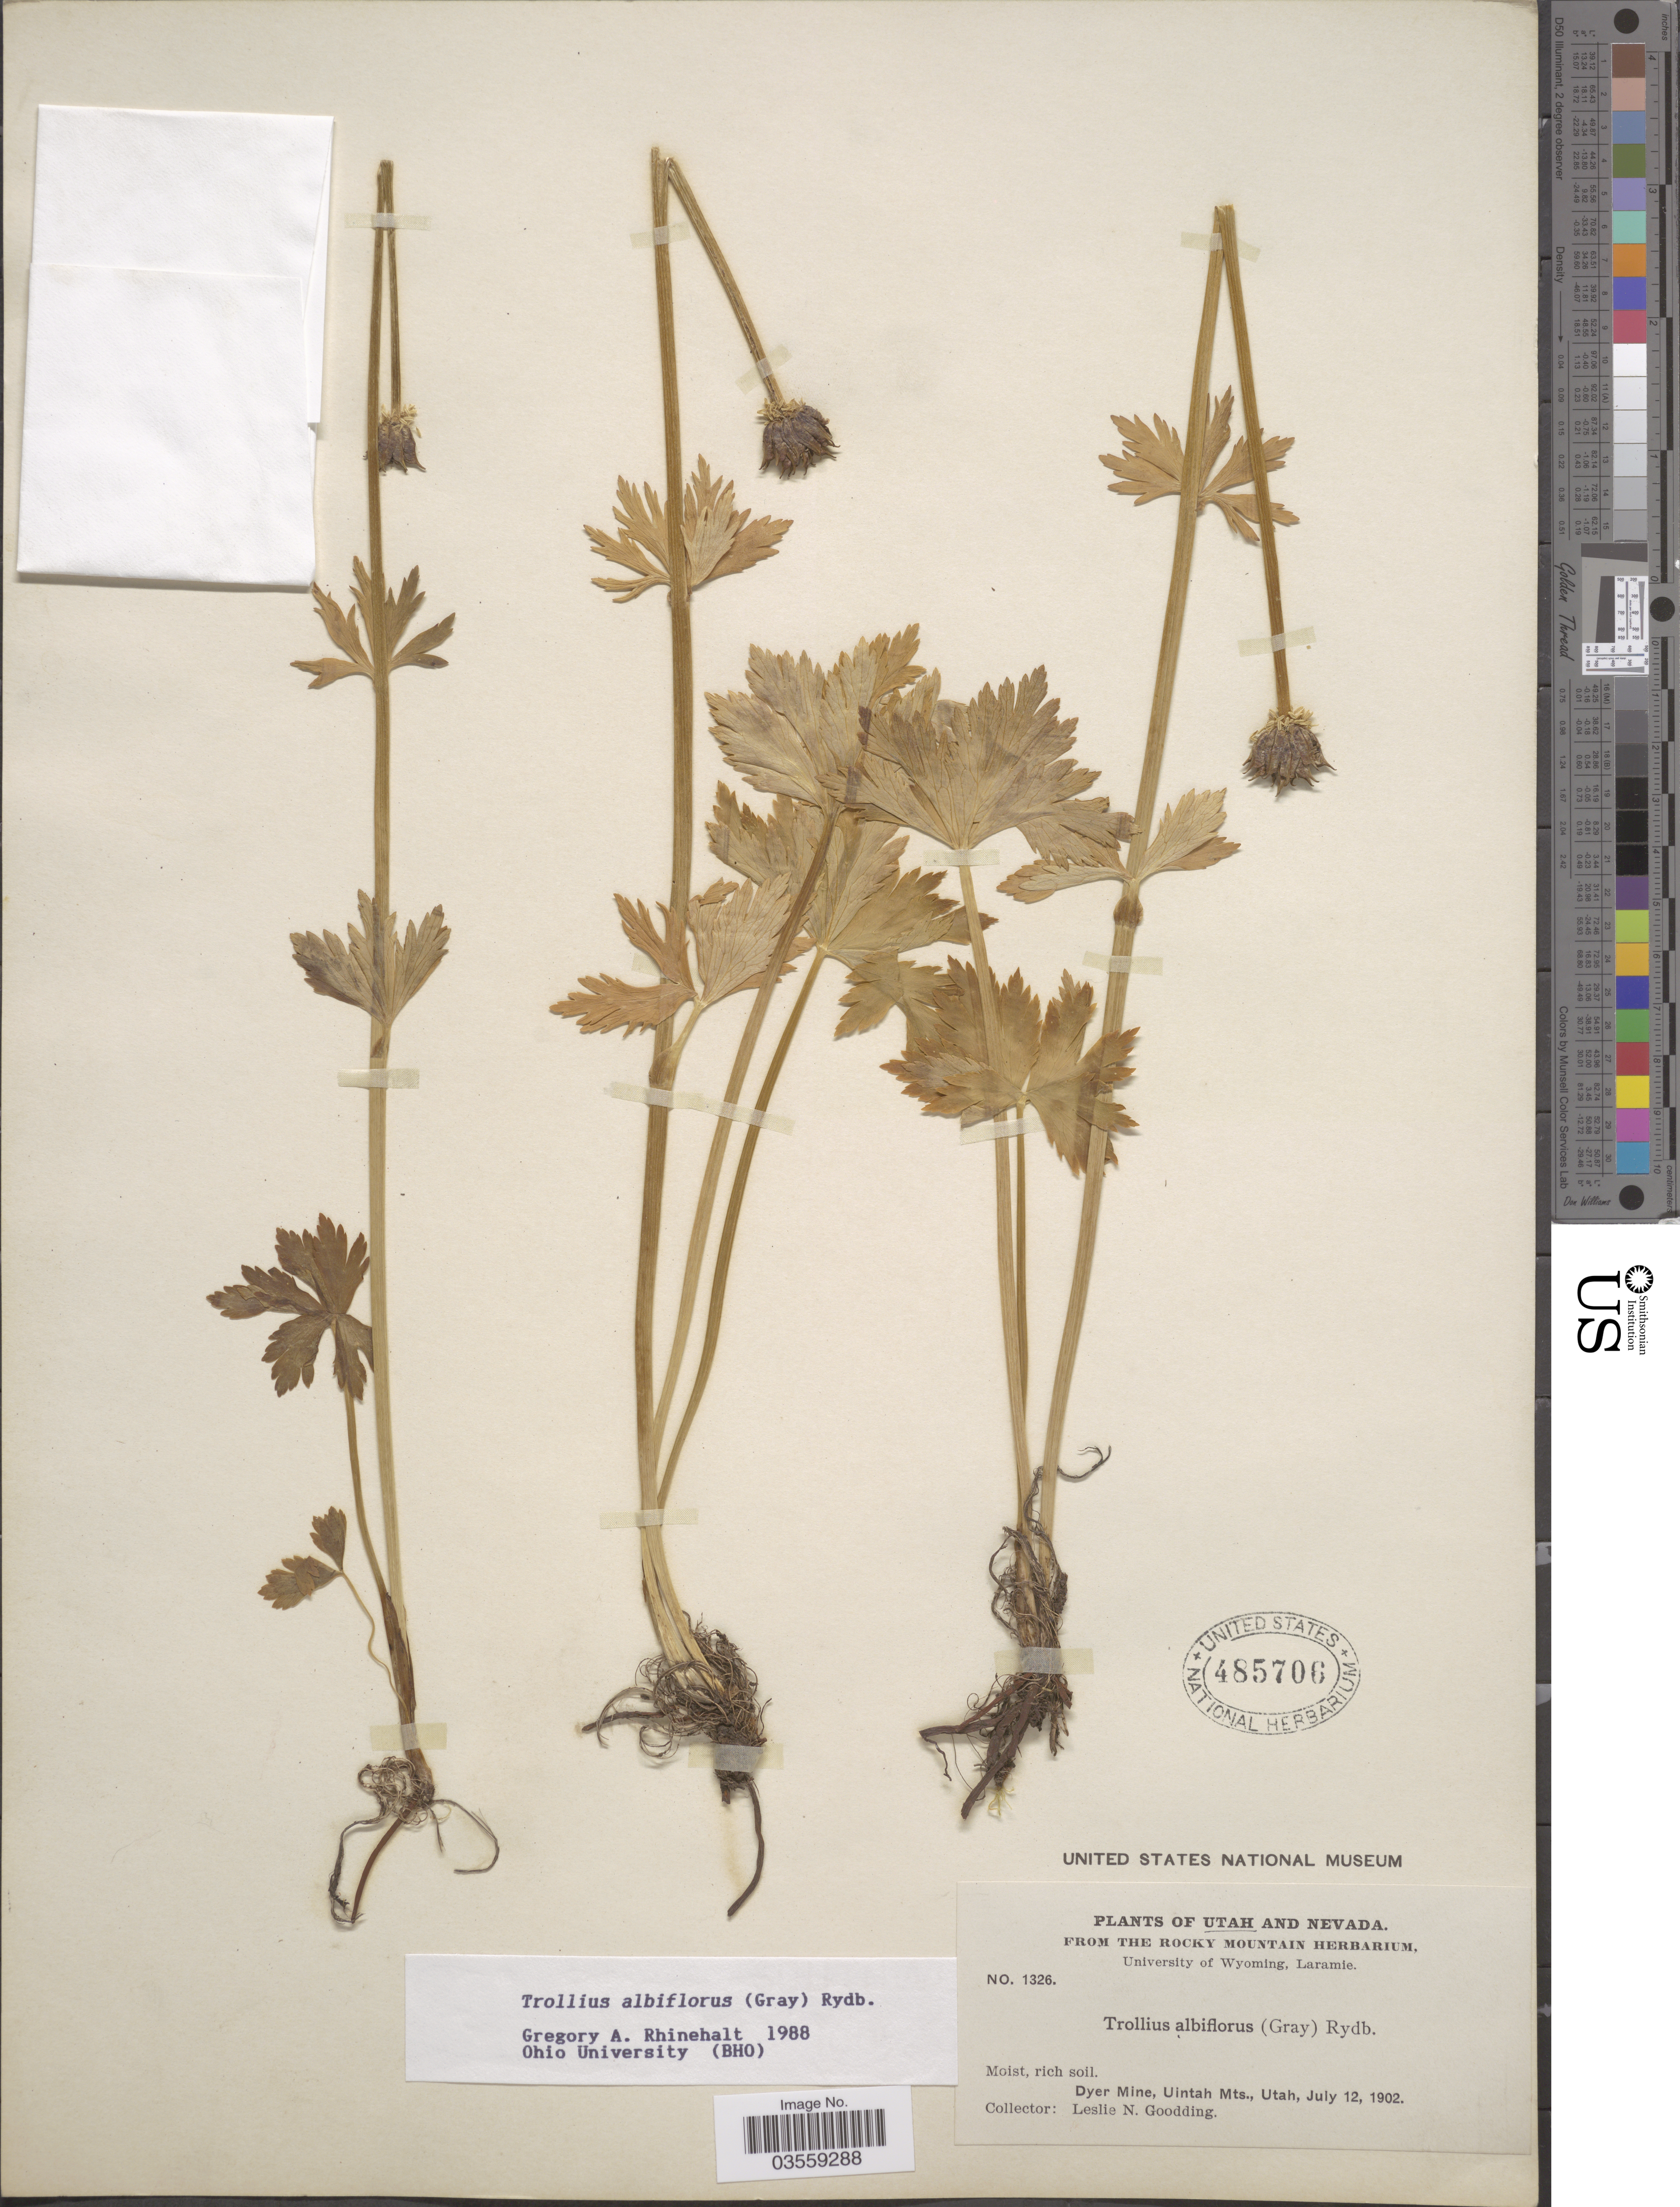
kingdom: Plantae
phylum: Tracheophyta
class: Magnoliopsida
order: Ranunculales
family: Ranunculaceae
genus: Trollius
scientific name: Trollius albiflorus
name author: (A. Gray) Rydb.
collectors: L. N. Goodding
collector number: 1326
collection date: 1902-07-12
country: United States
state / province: Utah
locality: Dyer Mine, Uintah Mts.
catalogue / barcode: US 485706